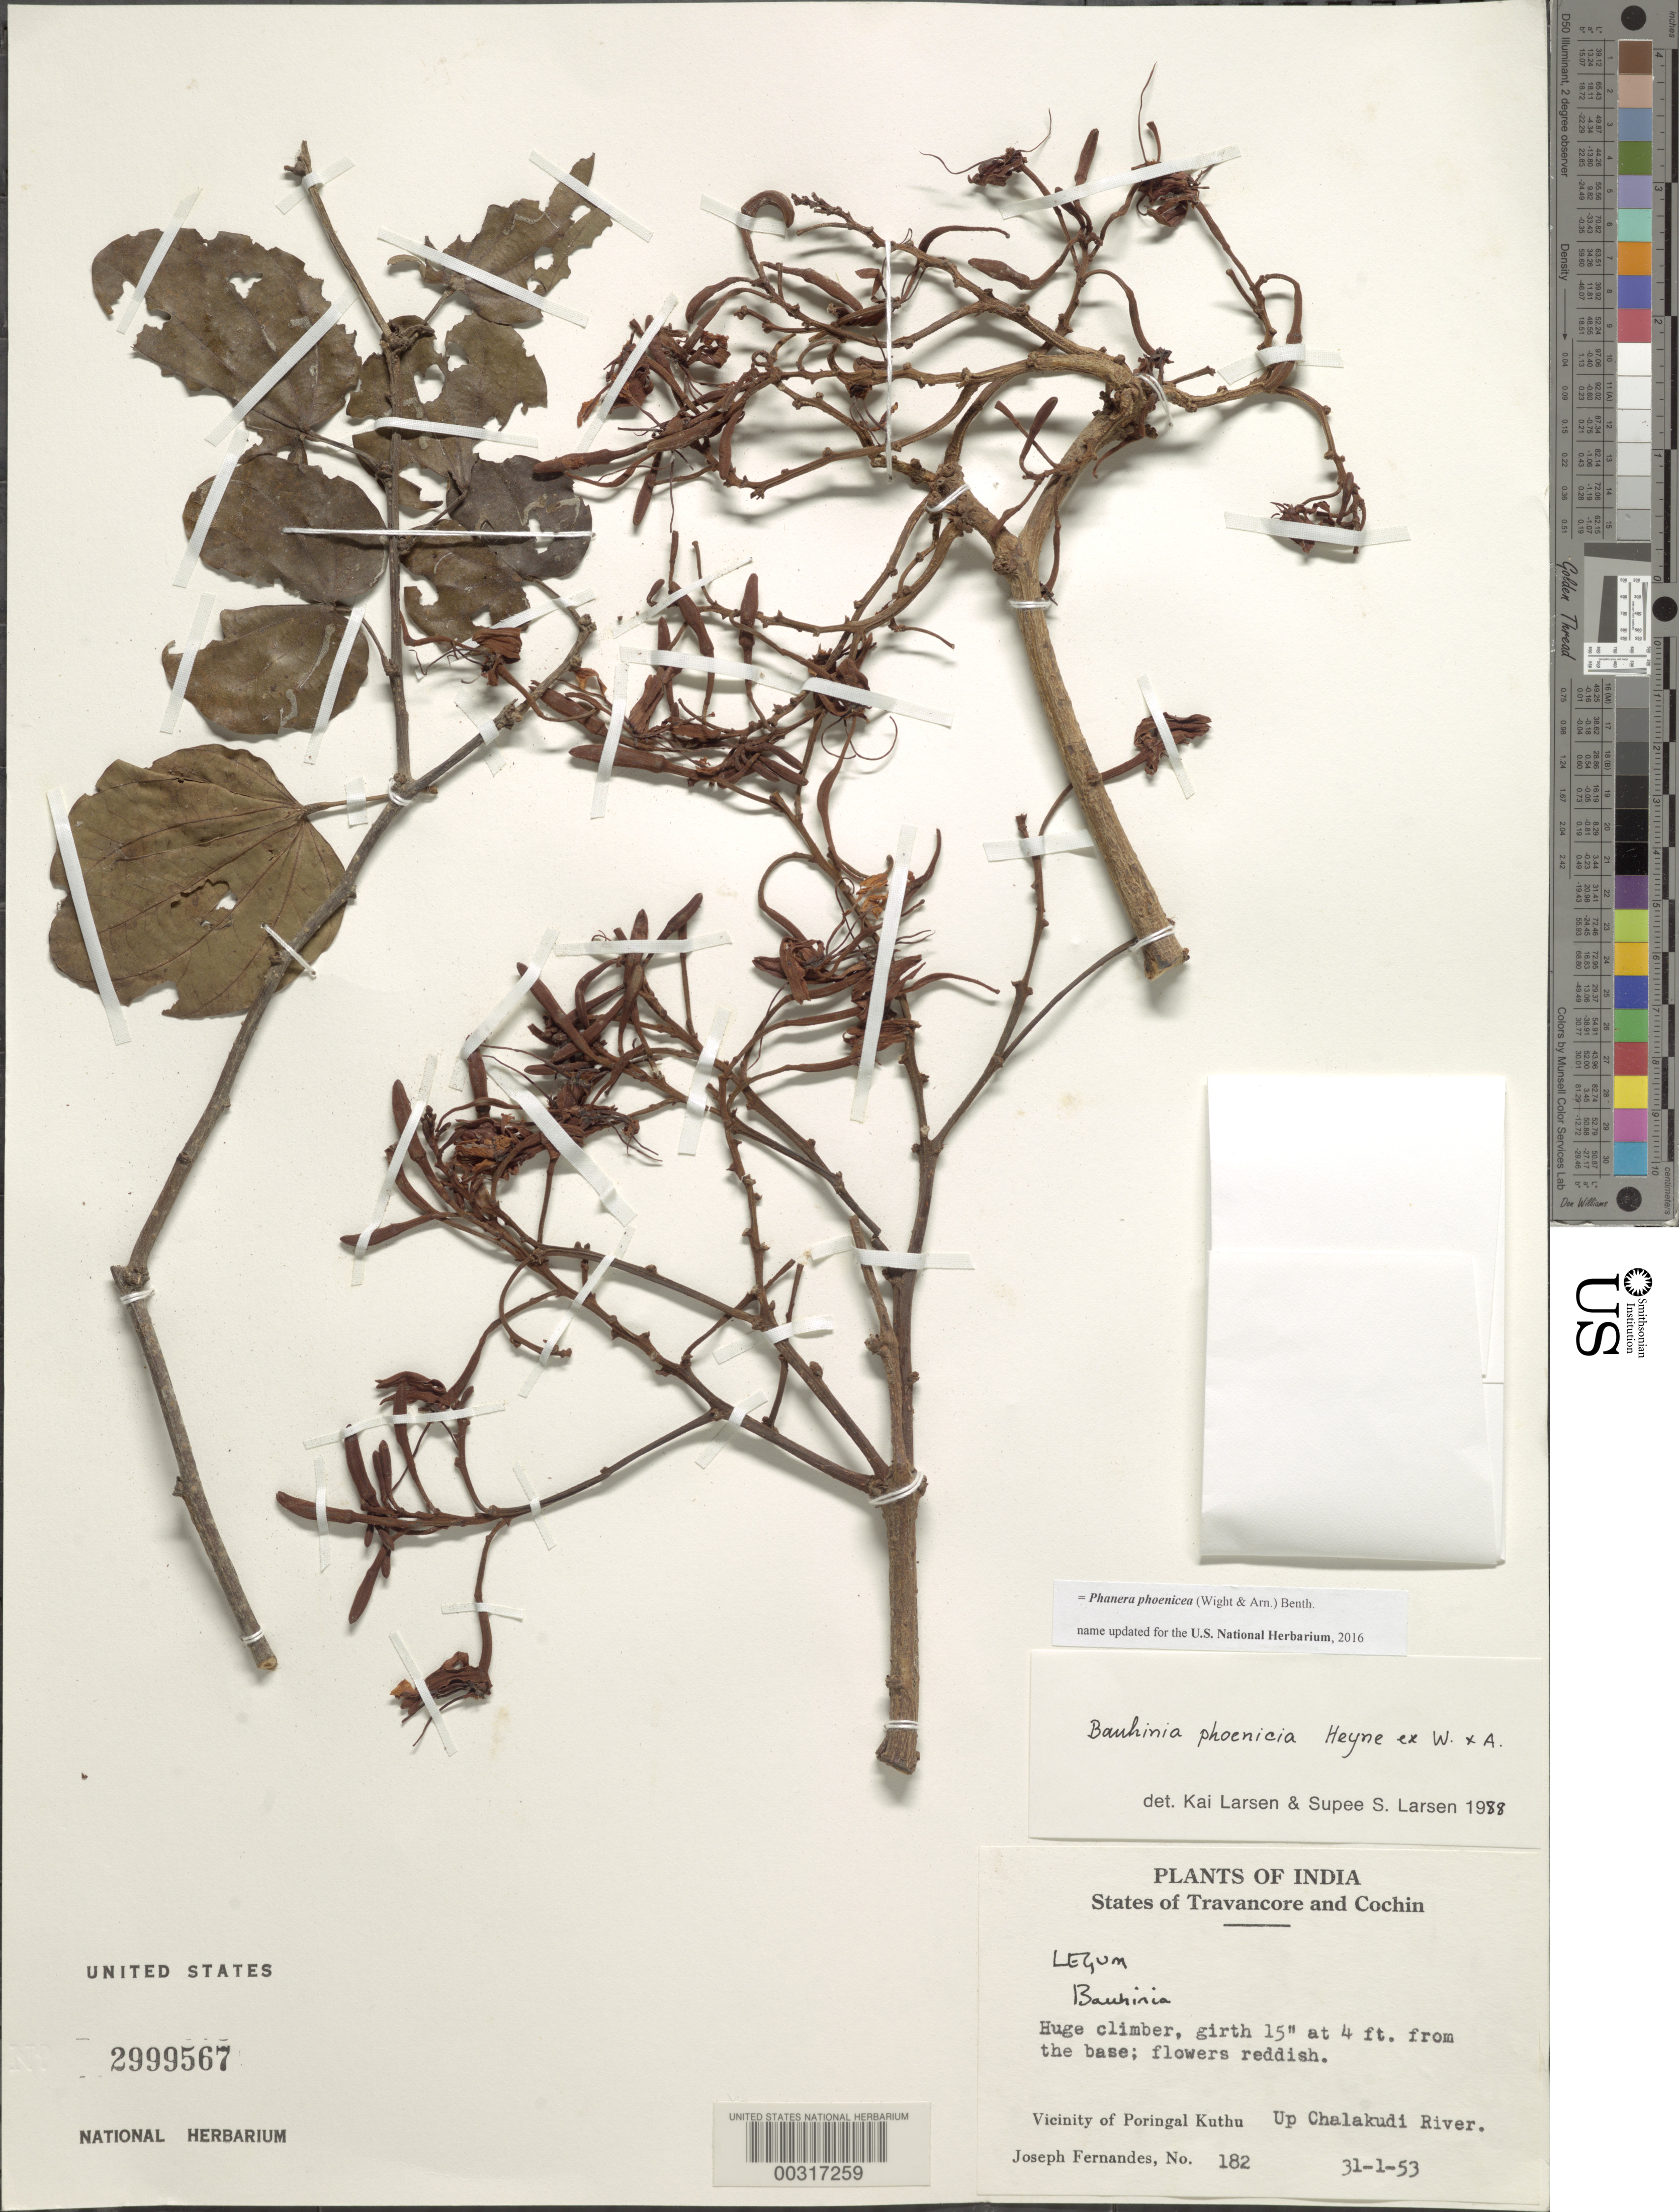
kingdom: Plantae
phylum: Tracheophyta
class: Magnoliopsida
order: Fabales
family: Fabaceae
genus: Phanera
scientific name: Phanera phoenicea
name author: Benth.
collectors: J. Fernandes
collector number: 182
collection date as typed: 31 Jan 1953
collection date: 1953-01-31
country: India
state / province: Kerala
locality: Vicinity of poringal kuthu, up chalakudi river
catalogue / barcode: US 2999567